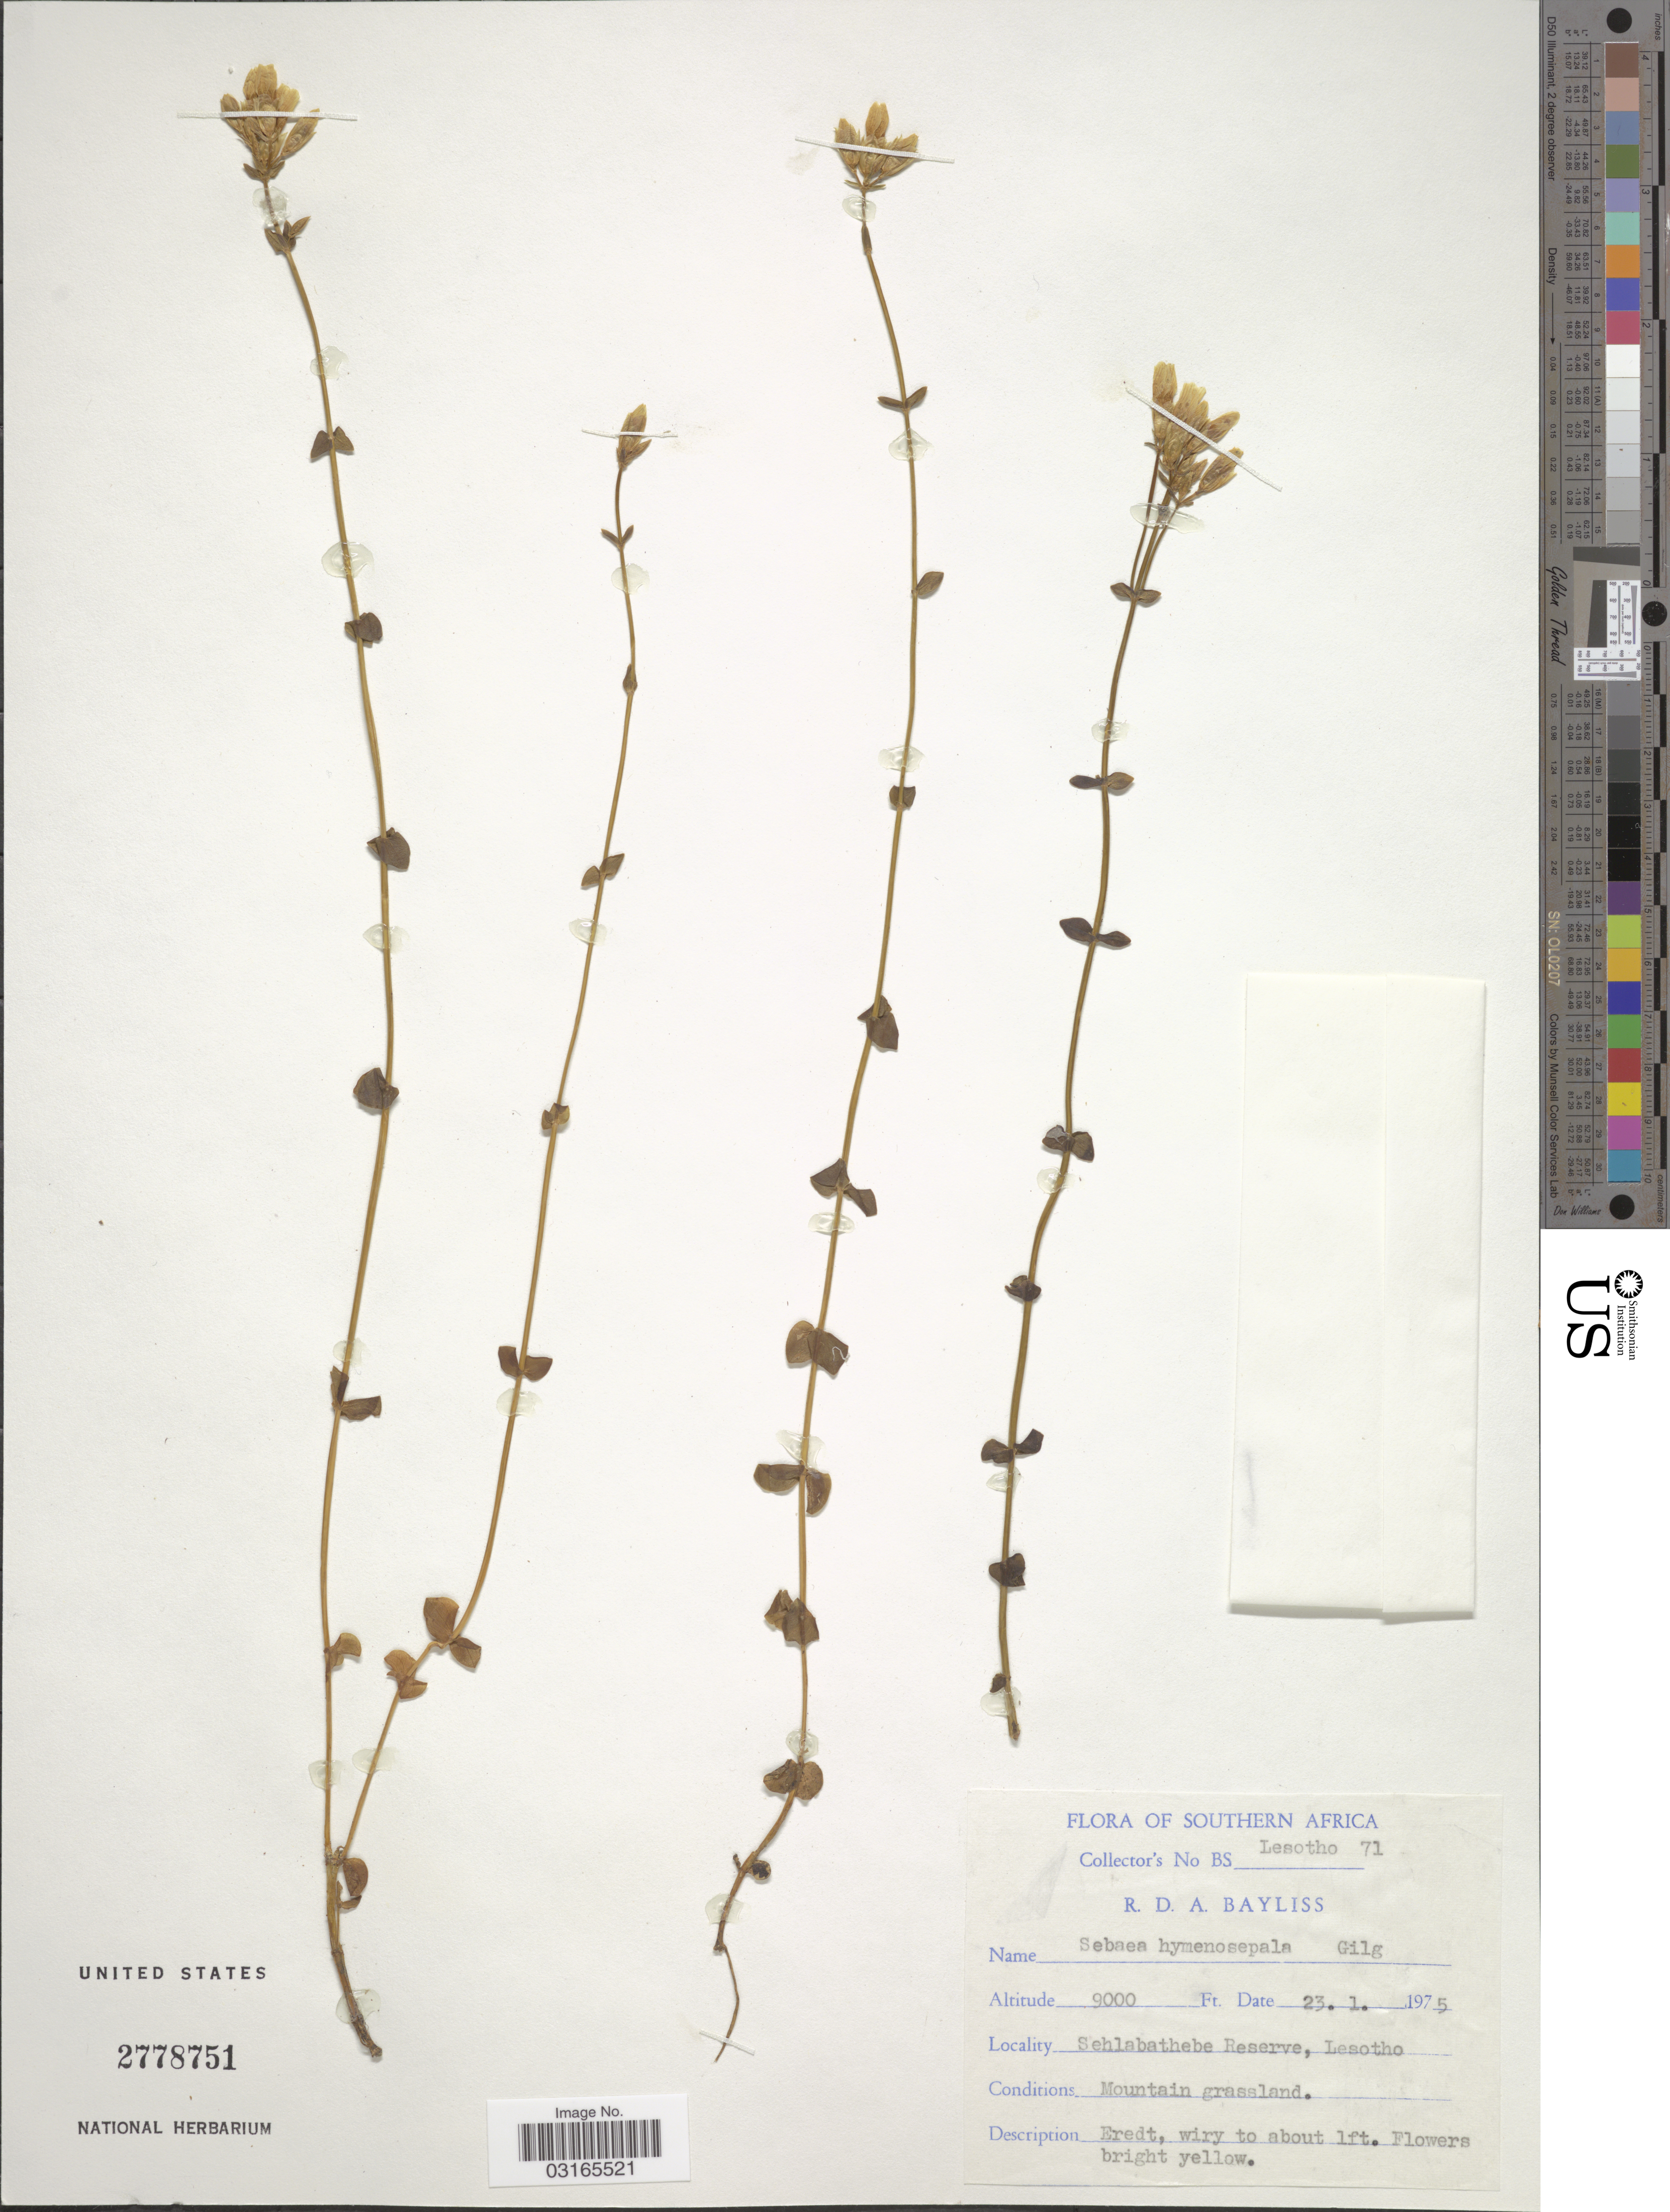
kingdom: Plantae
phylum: Tracheophyta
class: Magnoliopsida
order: Gentianales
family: Gentianaceae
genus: Sebaea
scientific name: Sebaea hymenosepala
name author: Gilg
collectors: R. Bayliss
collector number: BS Lesotho 71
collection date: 1975-01-23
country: Lesotho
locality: Southern Africa. Sehlabathebe Reserve, Lesotho.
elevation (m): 2743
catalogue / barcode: US 2778751